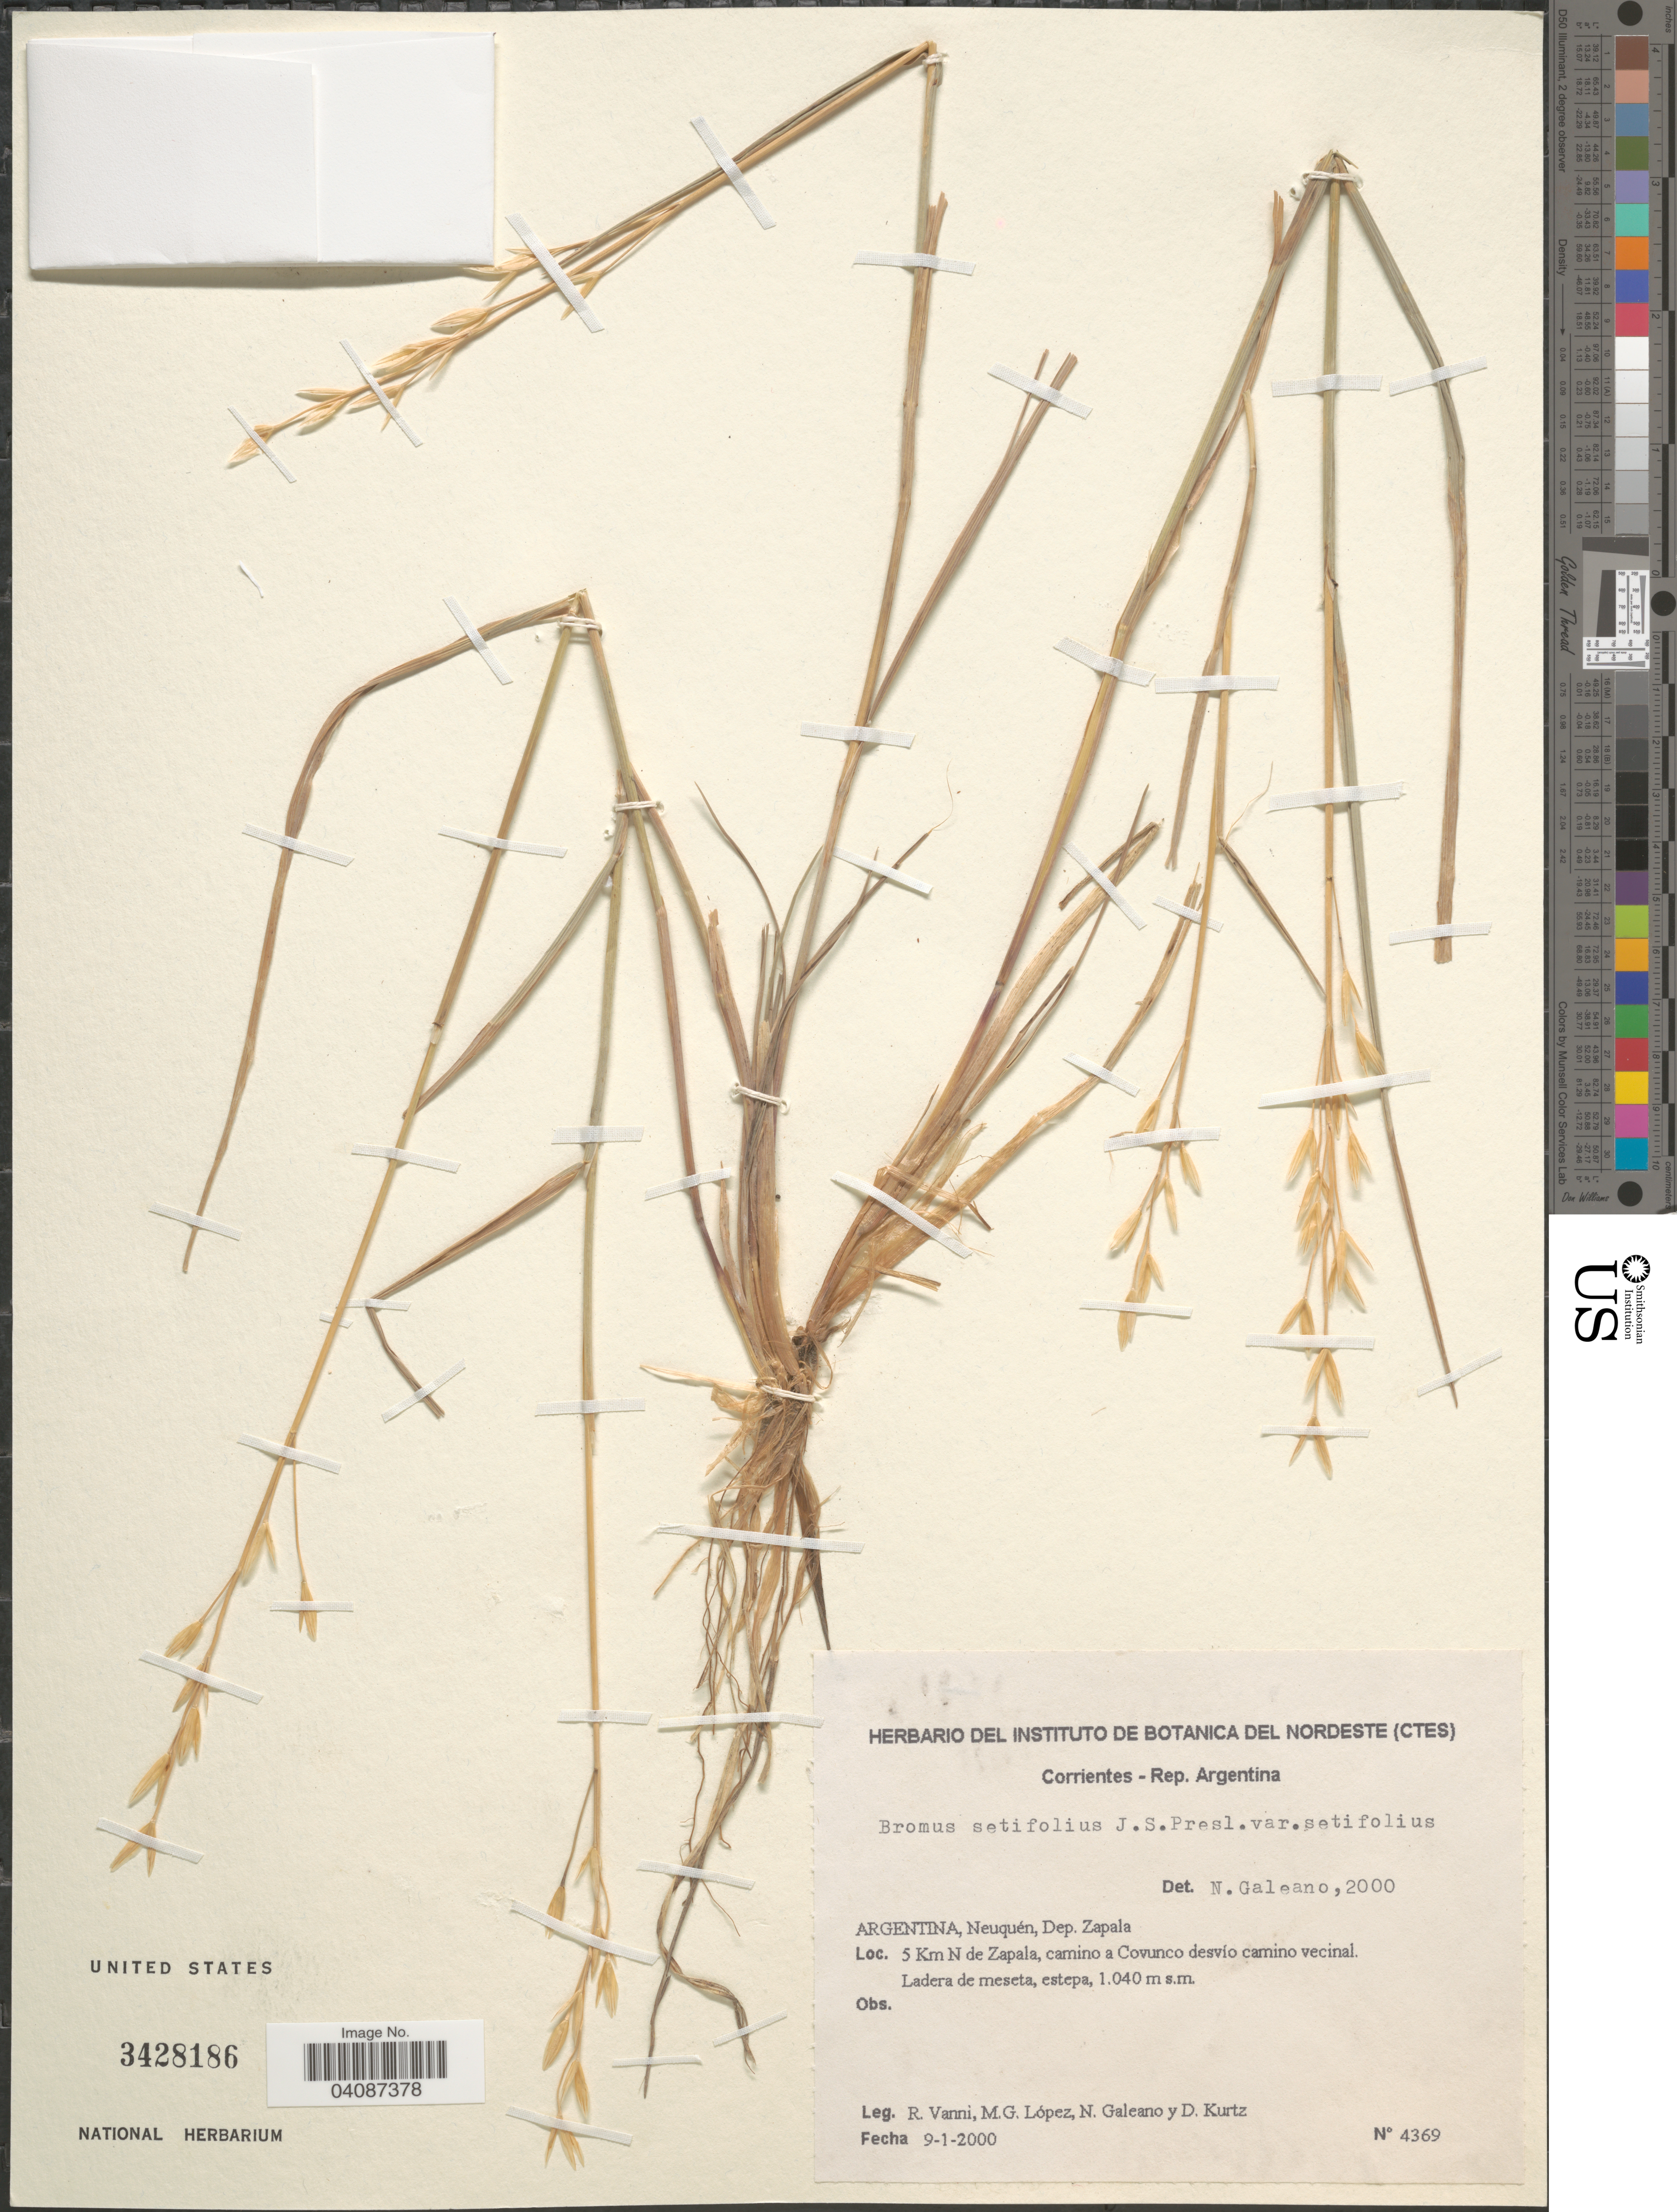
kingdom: Plantae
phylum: Tracheophyta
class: Liliopsida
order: Poales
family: Poaceae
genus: Bromus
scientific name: Bromus setifolius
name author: J. Presl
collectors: R. Vanni, M. López, N. Galeano & D. Kurtz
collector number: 4369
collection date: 2000-01-09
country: Argentina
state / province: Neuquen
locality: Dep. Zapala. 5 Km N de Zapala, camino a Covunco desvio camino vecinal.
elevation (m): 1040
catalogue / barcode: US 3428186